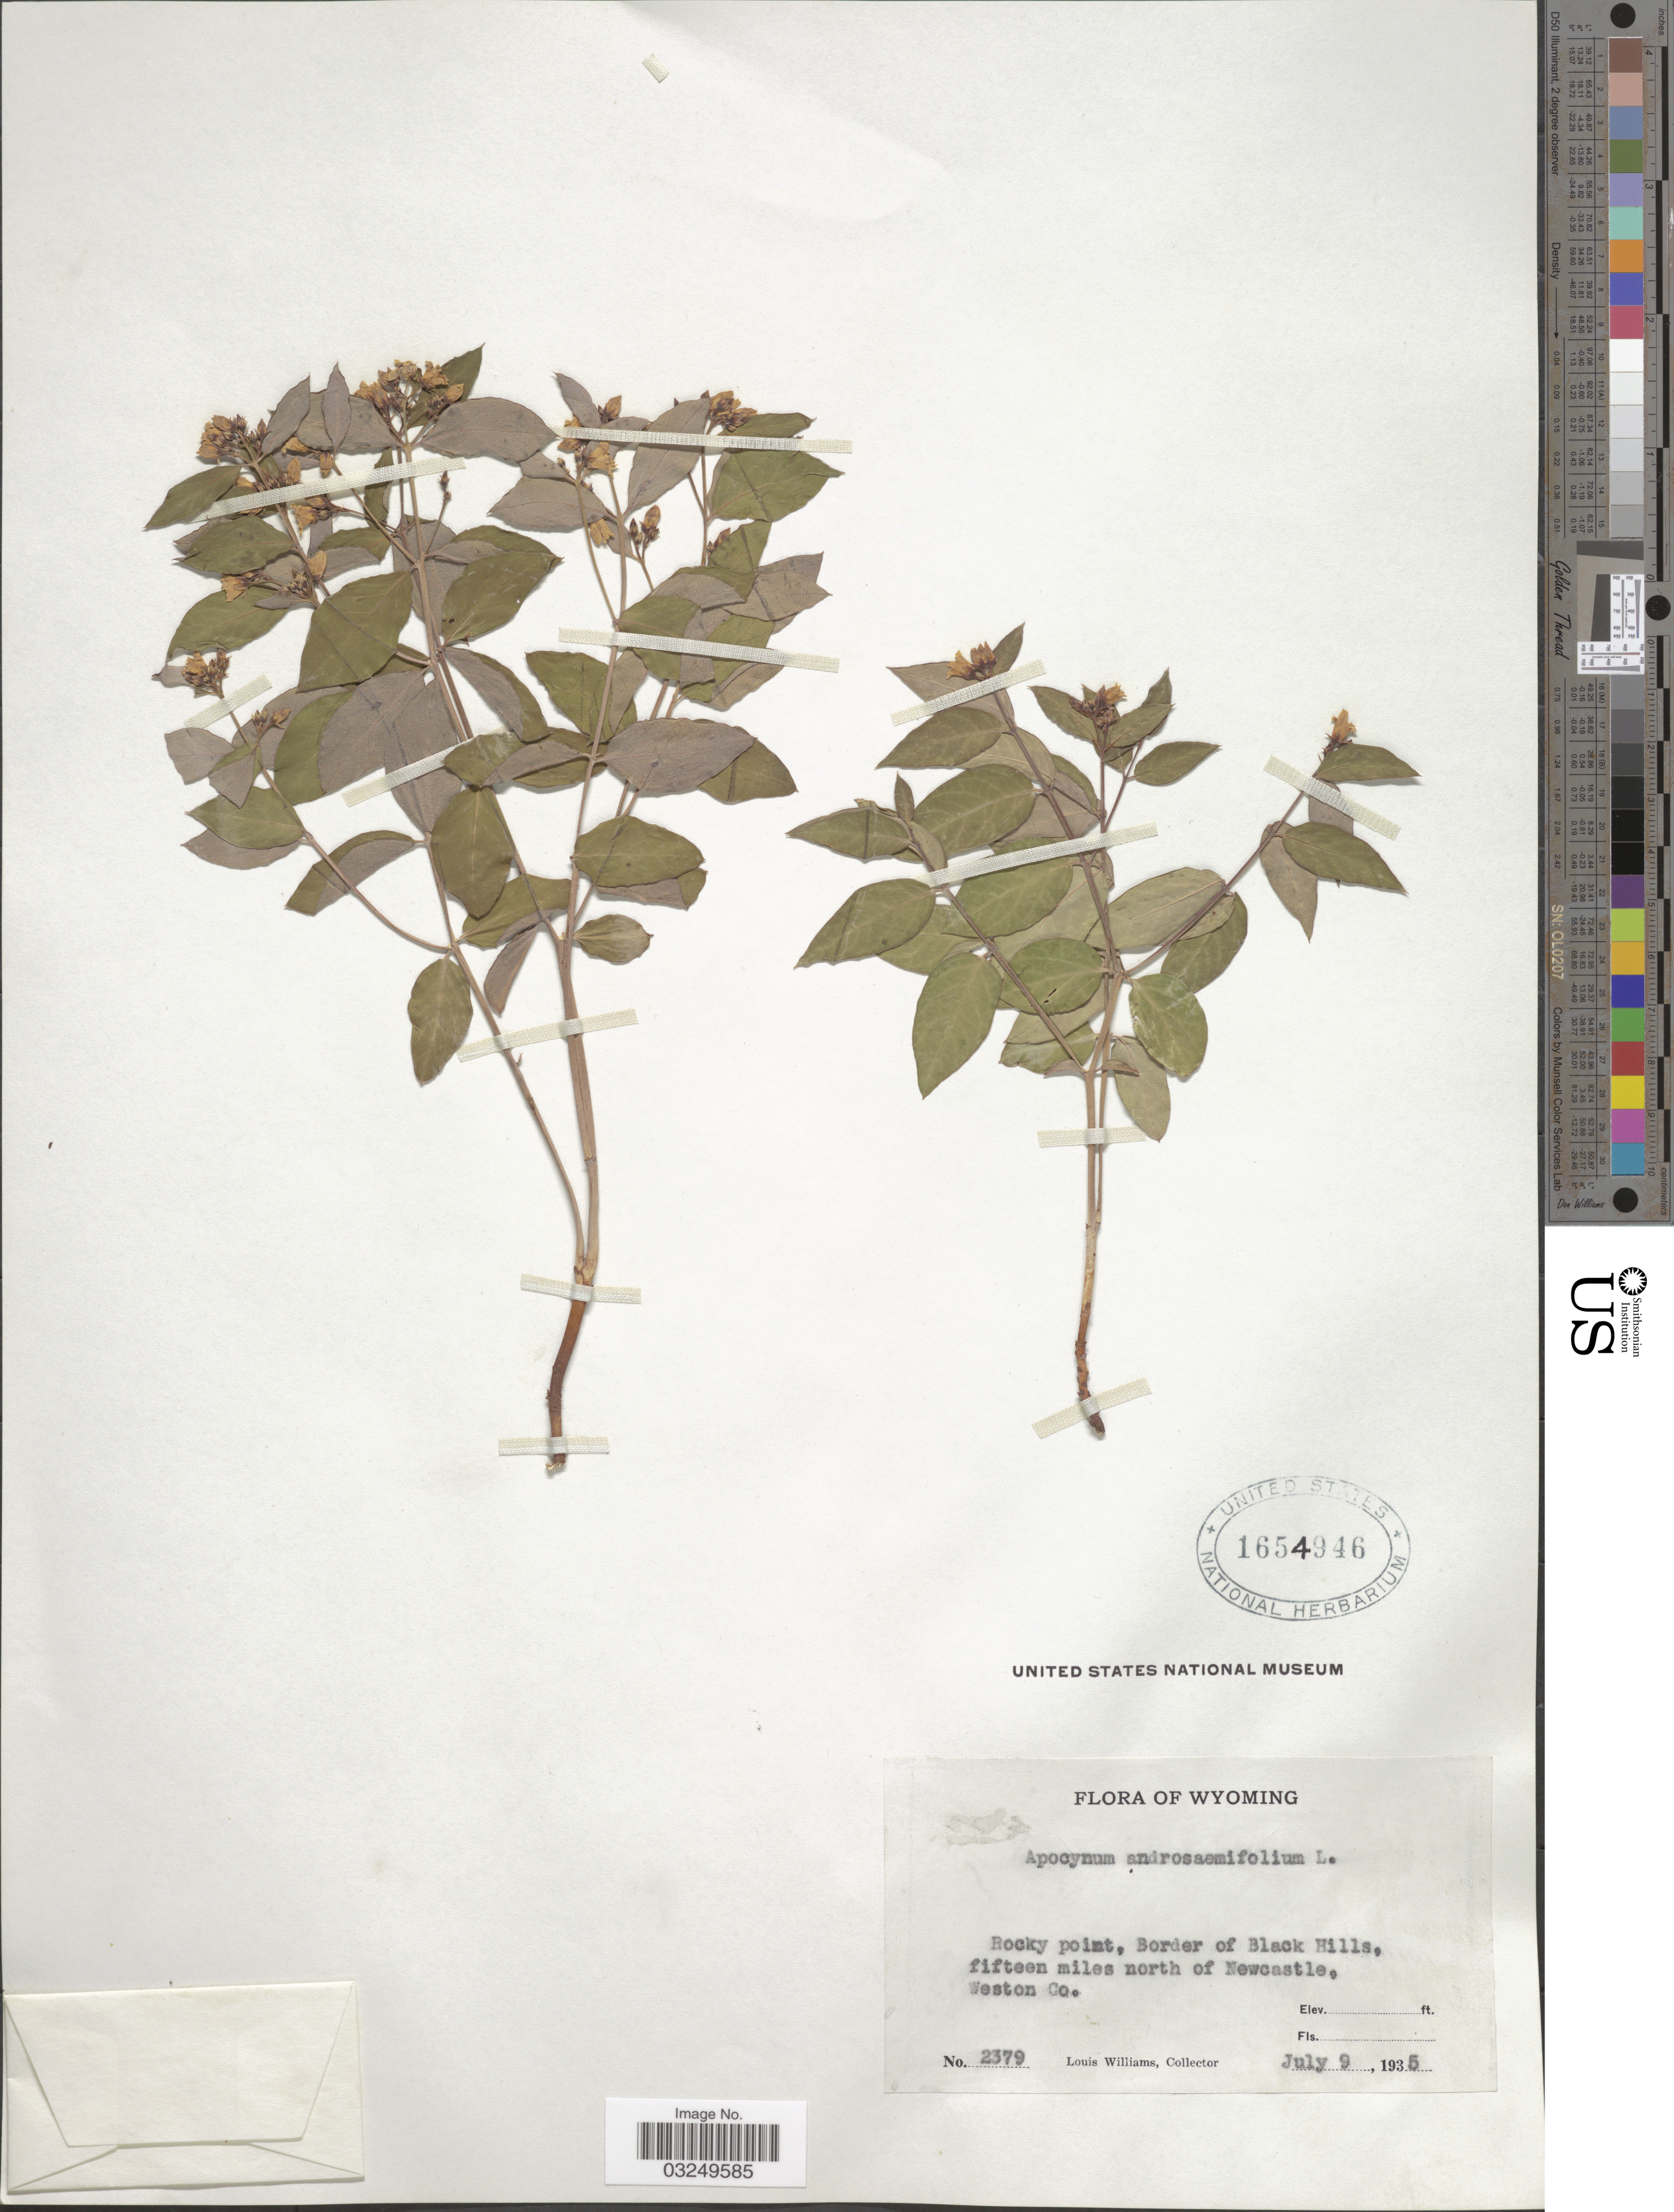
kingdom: Plantae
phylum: Tracheophyta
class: Magnoliopsida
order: Gentianales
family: Apocynaceae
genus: Apocynum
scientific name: Apocynum androsaemifolium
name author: L.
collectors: L. G. Williams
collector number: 2379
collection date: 1935-07-09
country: United States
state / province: Wyoming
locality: Rocky point, Border of Black Hills, fifteen miles north of Newcastle, Weston Co.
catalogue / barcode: US 1654946